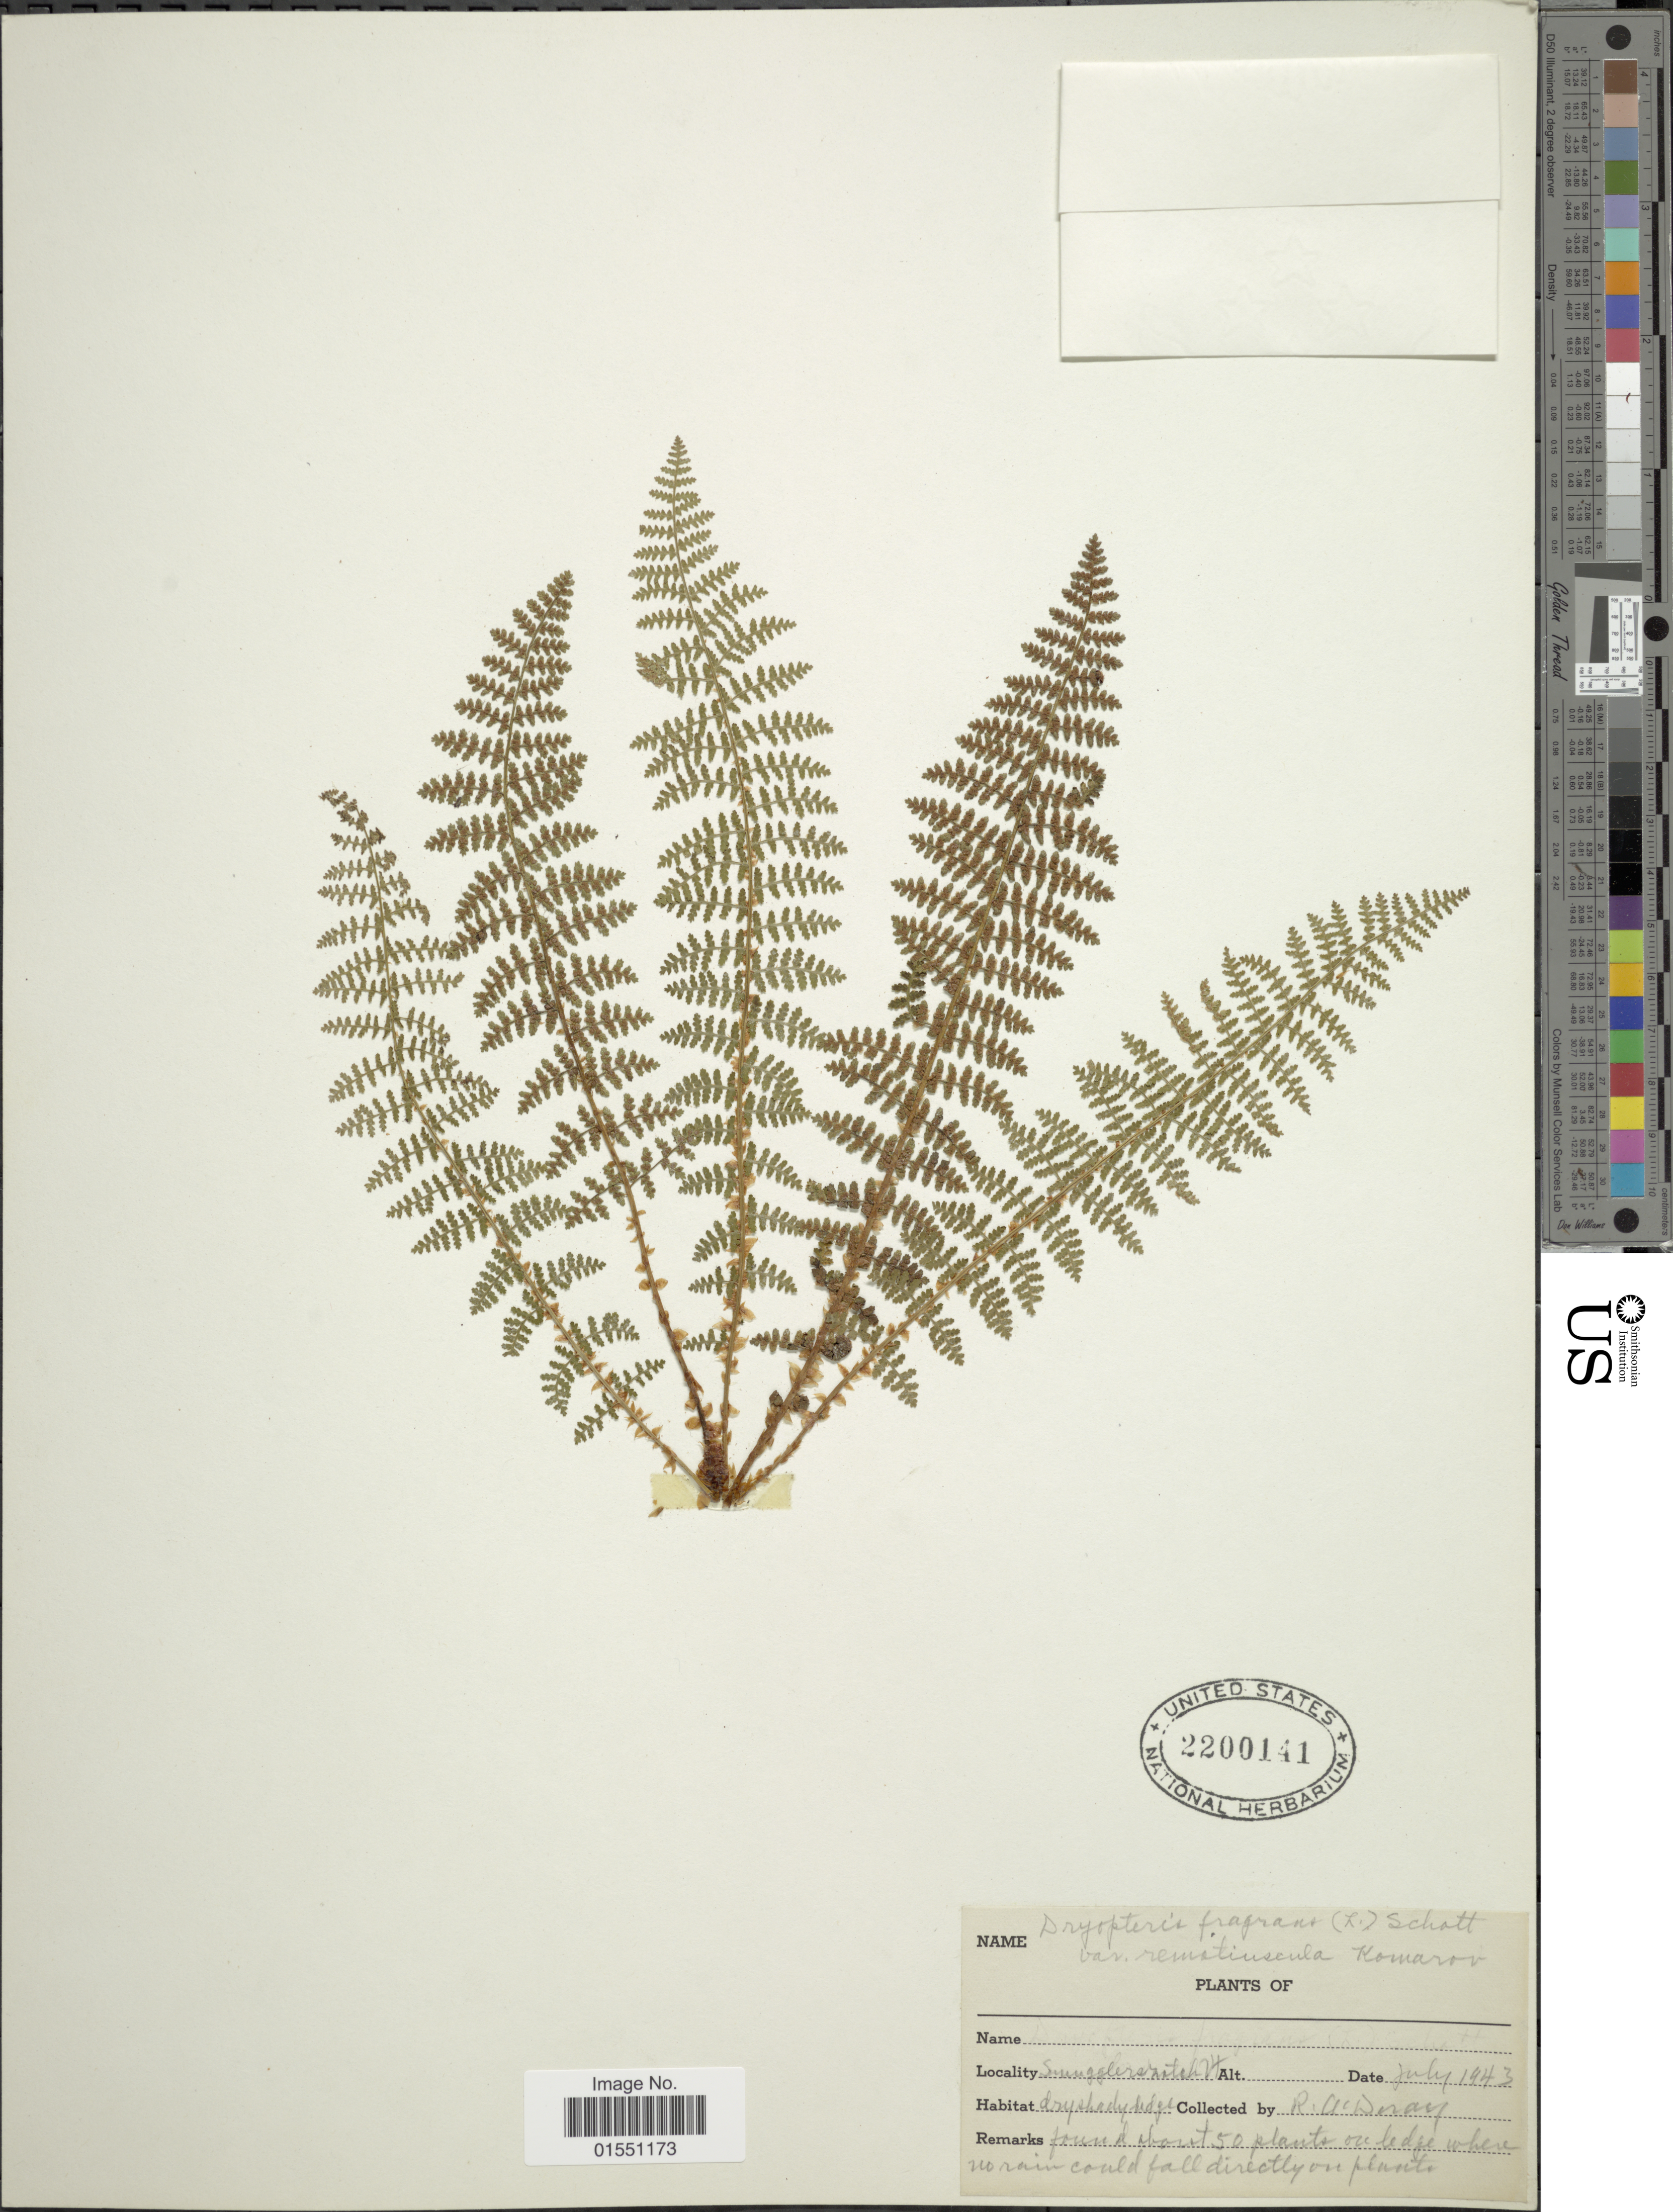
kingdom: Plantae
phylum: Tracheophyta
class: Polypodiopsida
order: Polypodiales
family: Dryopteridaceae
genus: Dryopteris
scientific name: Dryopteris fragrans var. hookeriana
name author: A. Prince ex Weath.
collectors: R. Daray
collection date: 1943-07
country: United States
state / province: Vermont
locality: Smugglers Notch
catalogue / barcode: US 2200141